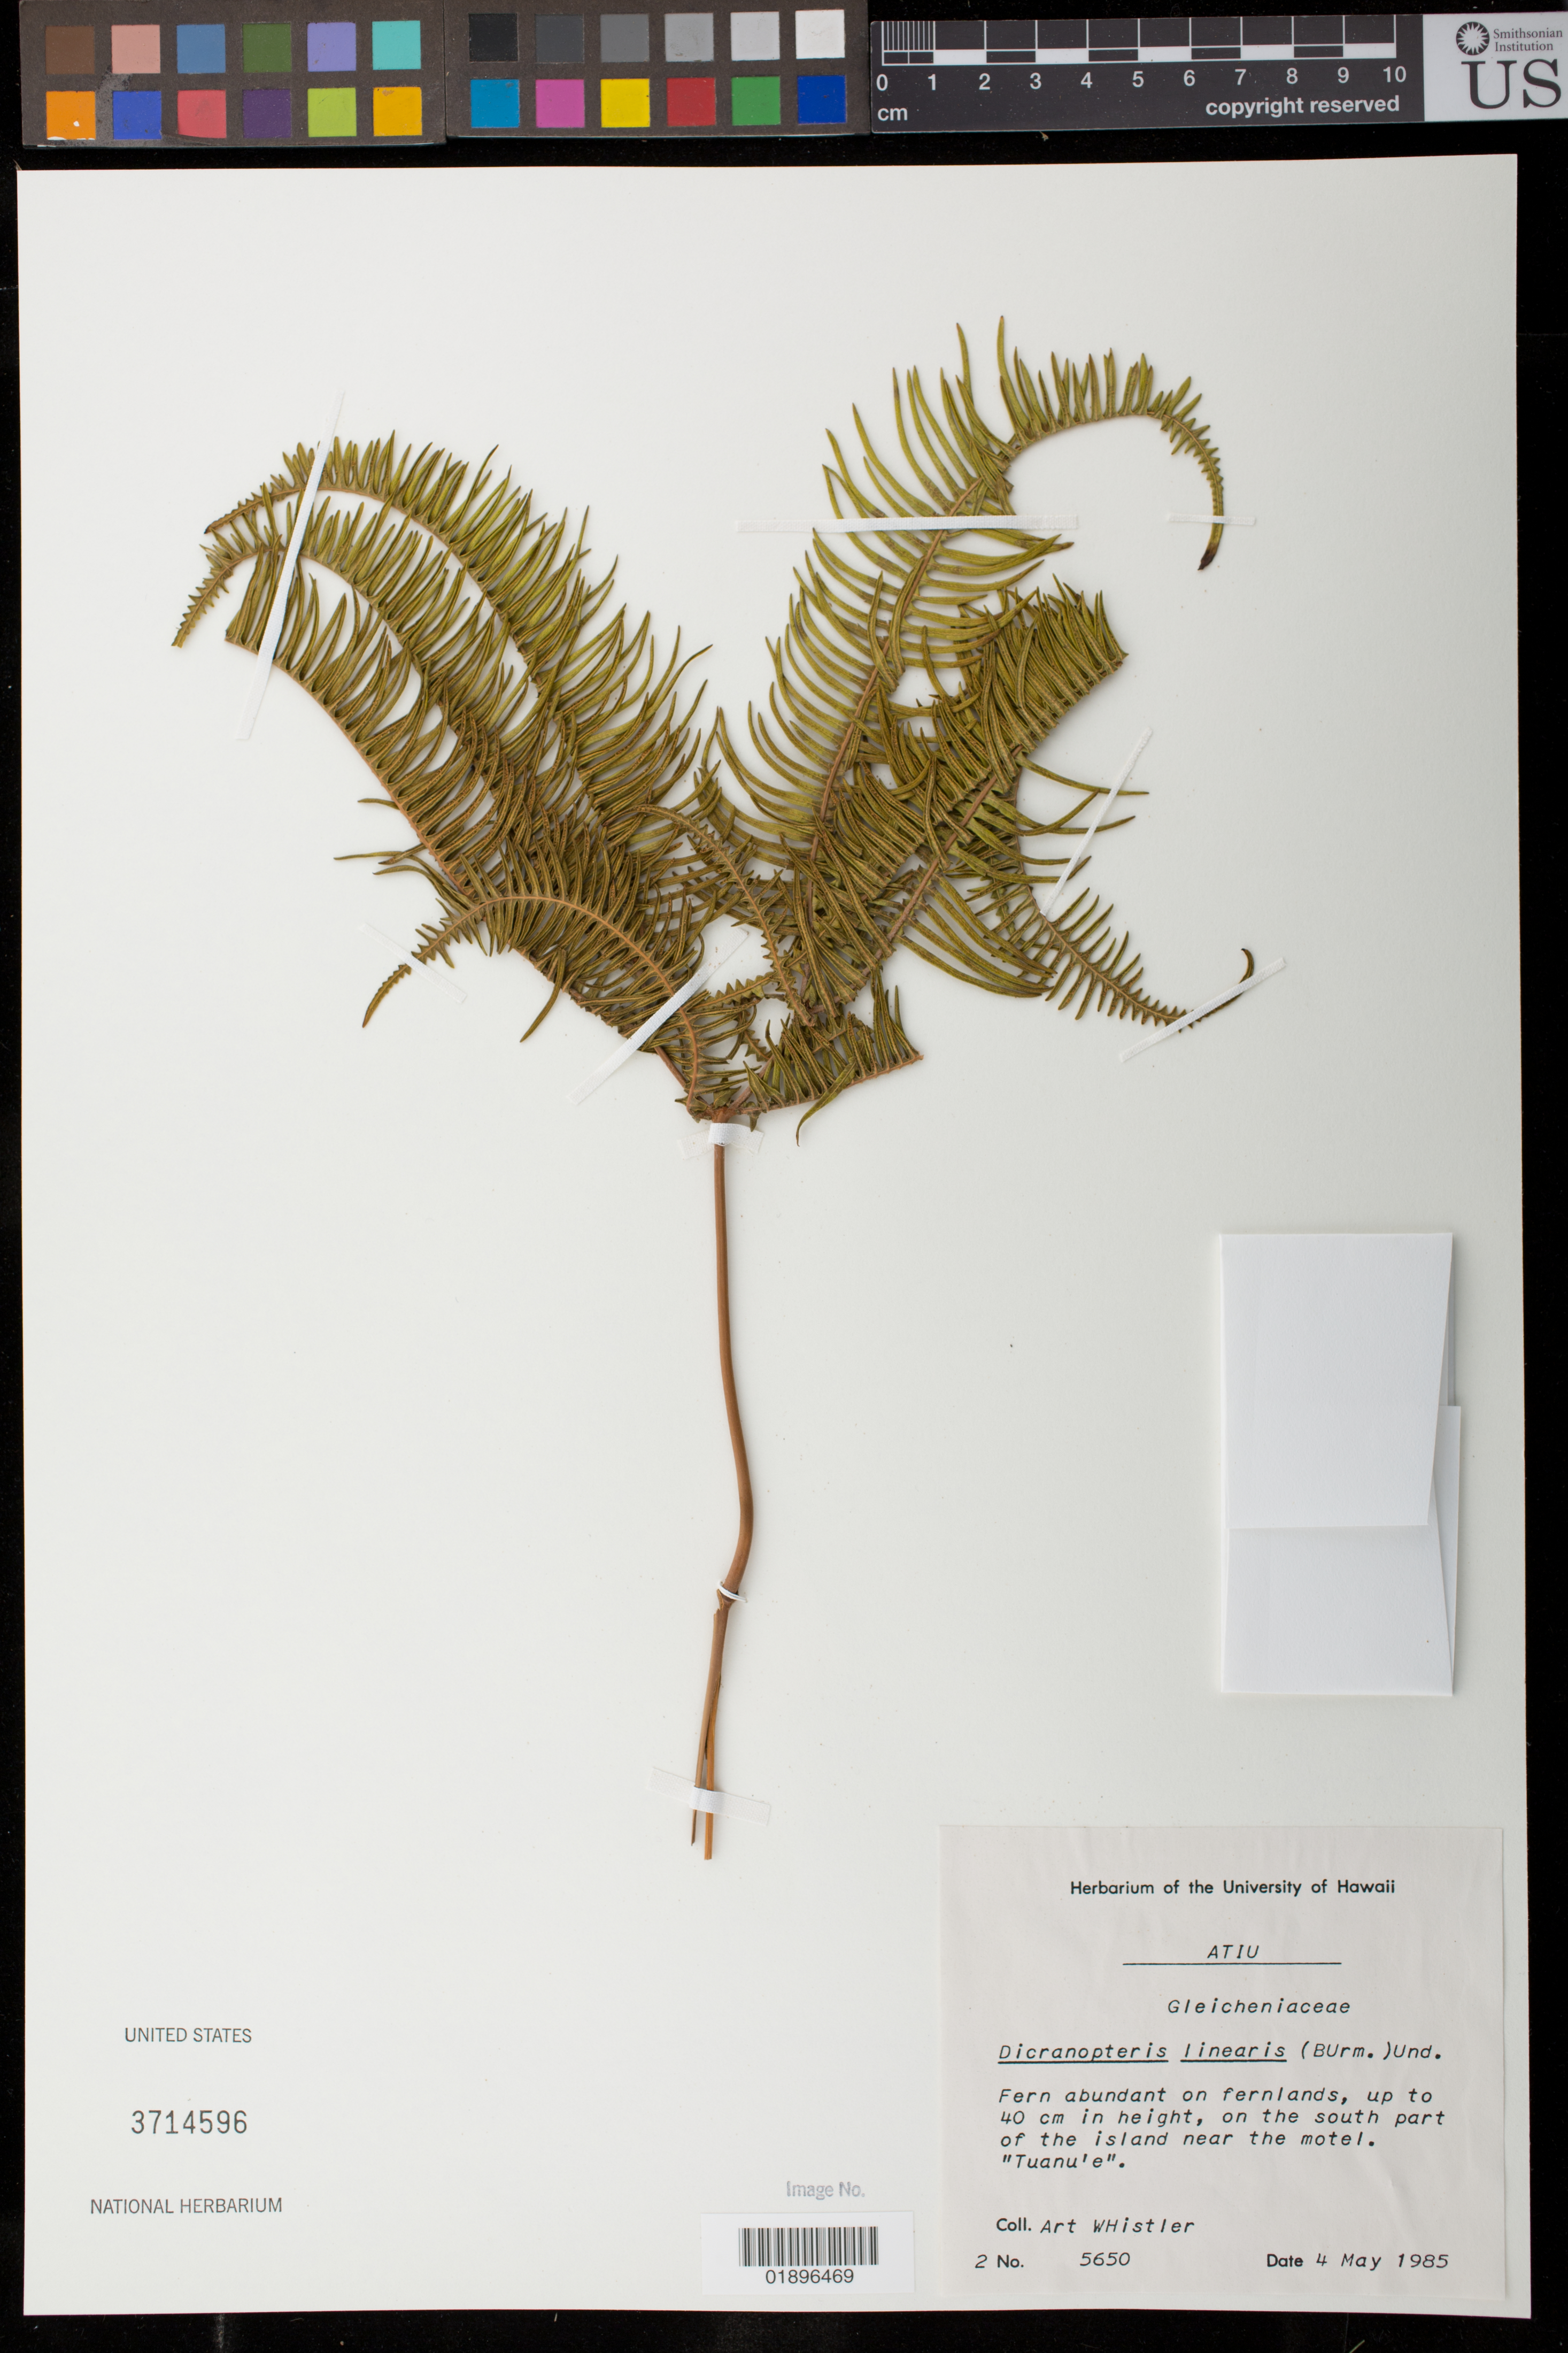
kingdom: Plantae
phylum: Tracheophyta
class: Polypodiopsida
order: Gleicheniales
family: Gleicheniaceae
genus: Dicranopteris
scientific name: Dicranopteris linearis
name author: (Burm. f.) Underw.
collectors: A. Whistler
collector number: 5650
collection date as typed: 04 May 1985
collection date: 1985-05-04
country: Cook Islands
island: Atiu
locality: South part of the island near the motel. "Tuanu'e"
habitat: Fernlands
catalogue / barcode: US 3714596